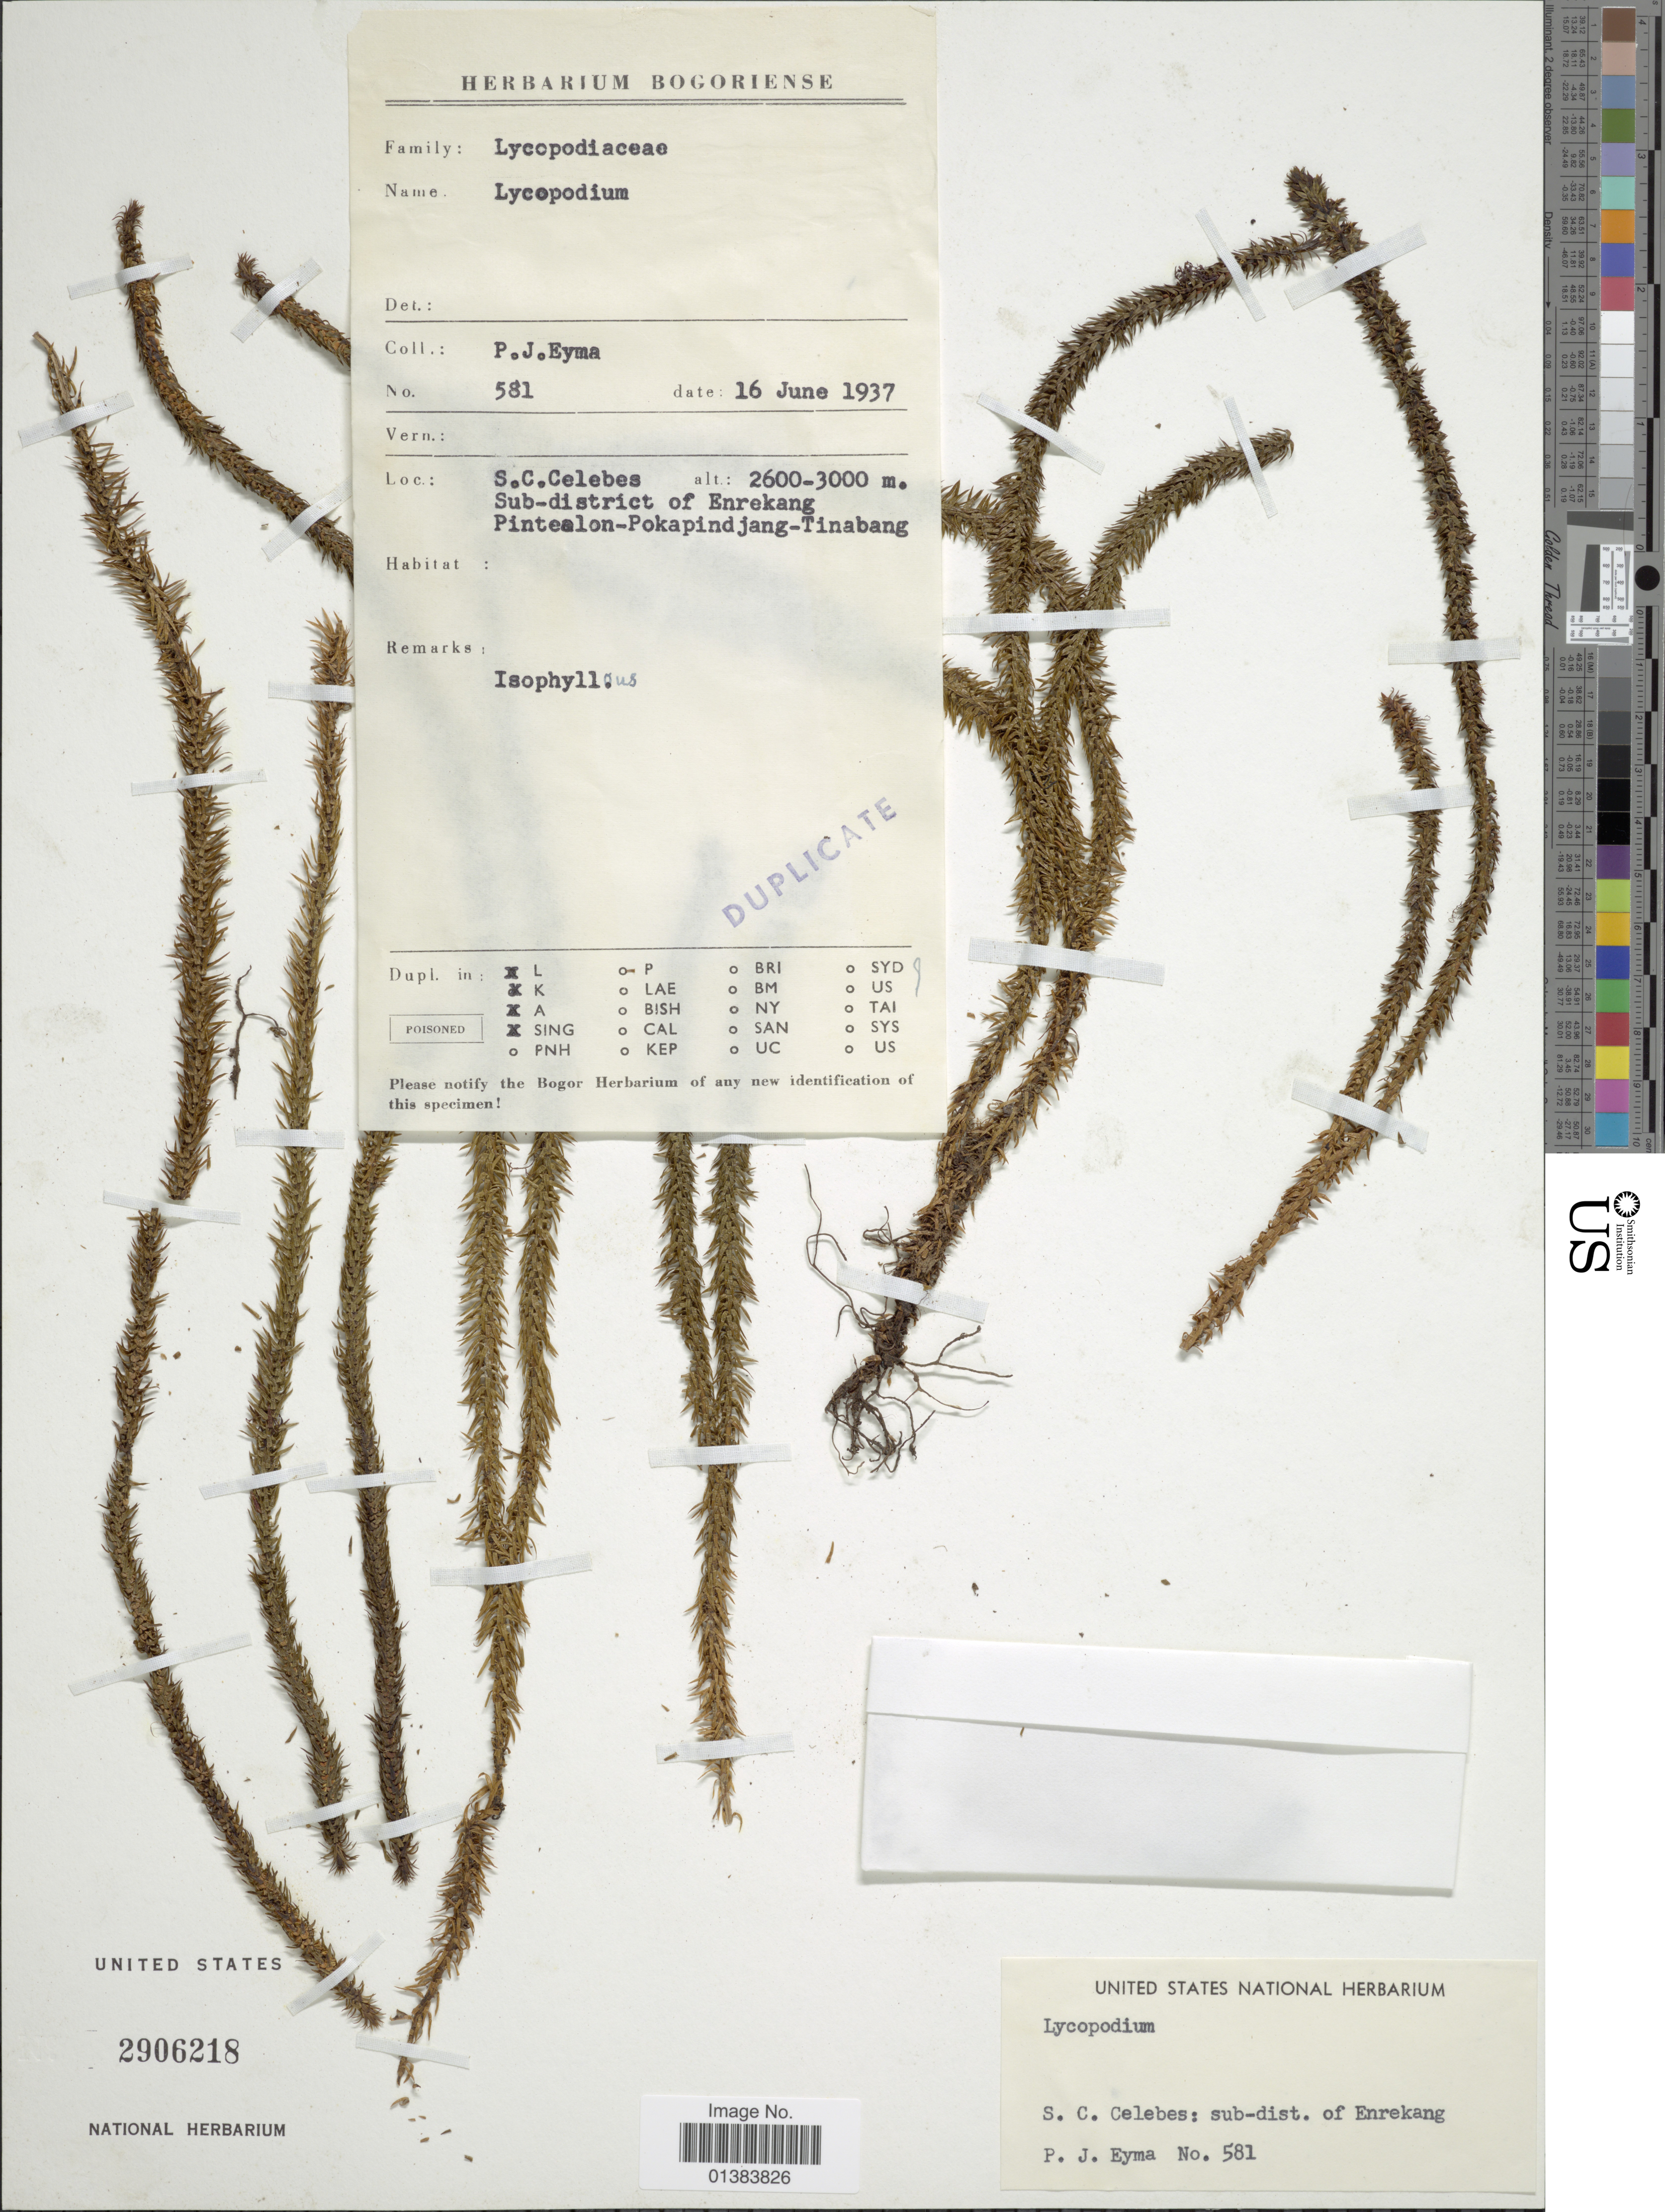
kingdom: Plantae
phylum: Tracheophyta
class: Lycopodiopsida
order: Lycopodiales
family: Lycopodiaceae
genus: Huperzia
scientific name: Huperzia sp.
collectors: P. J. Eyma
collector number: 581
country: Indonesia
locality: S.C. Celebes: sub-dist. of Enrekang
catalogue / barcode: US 2906218